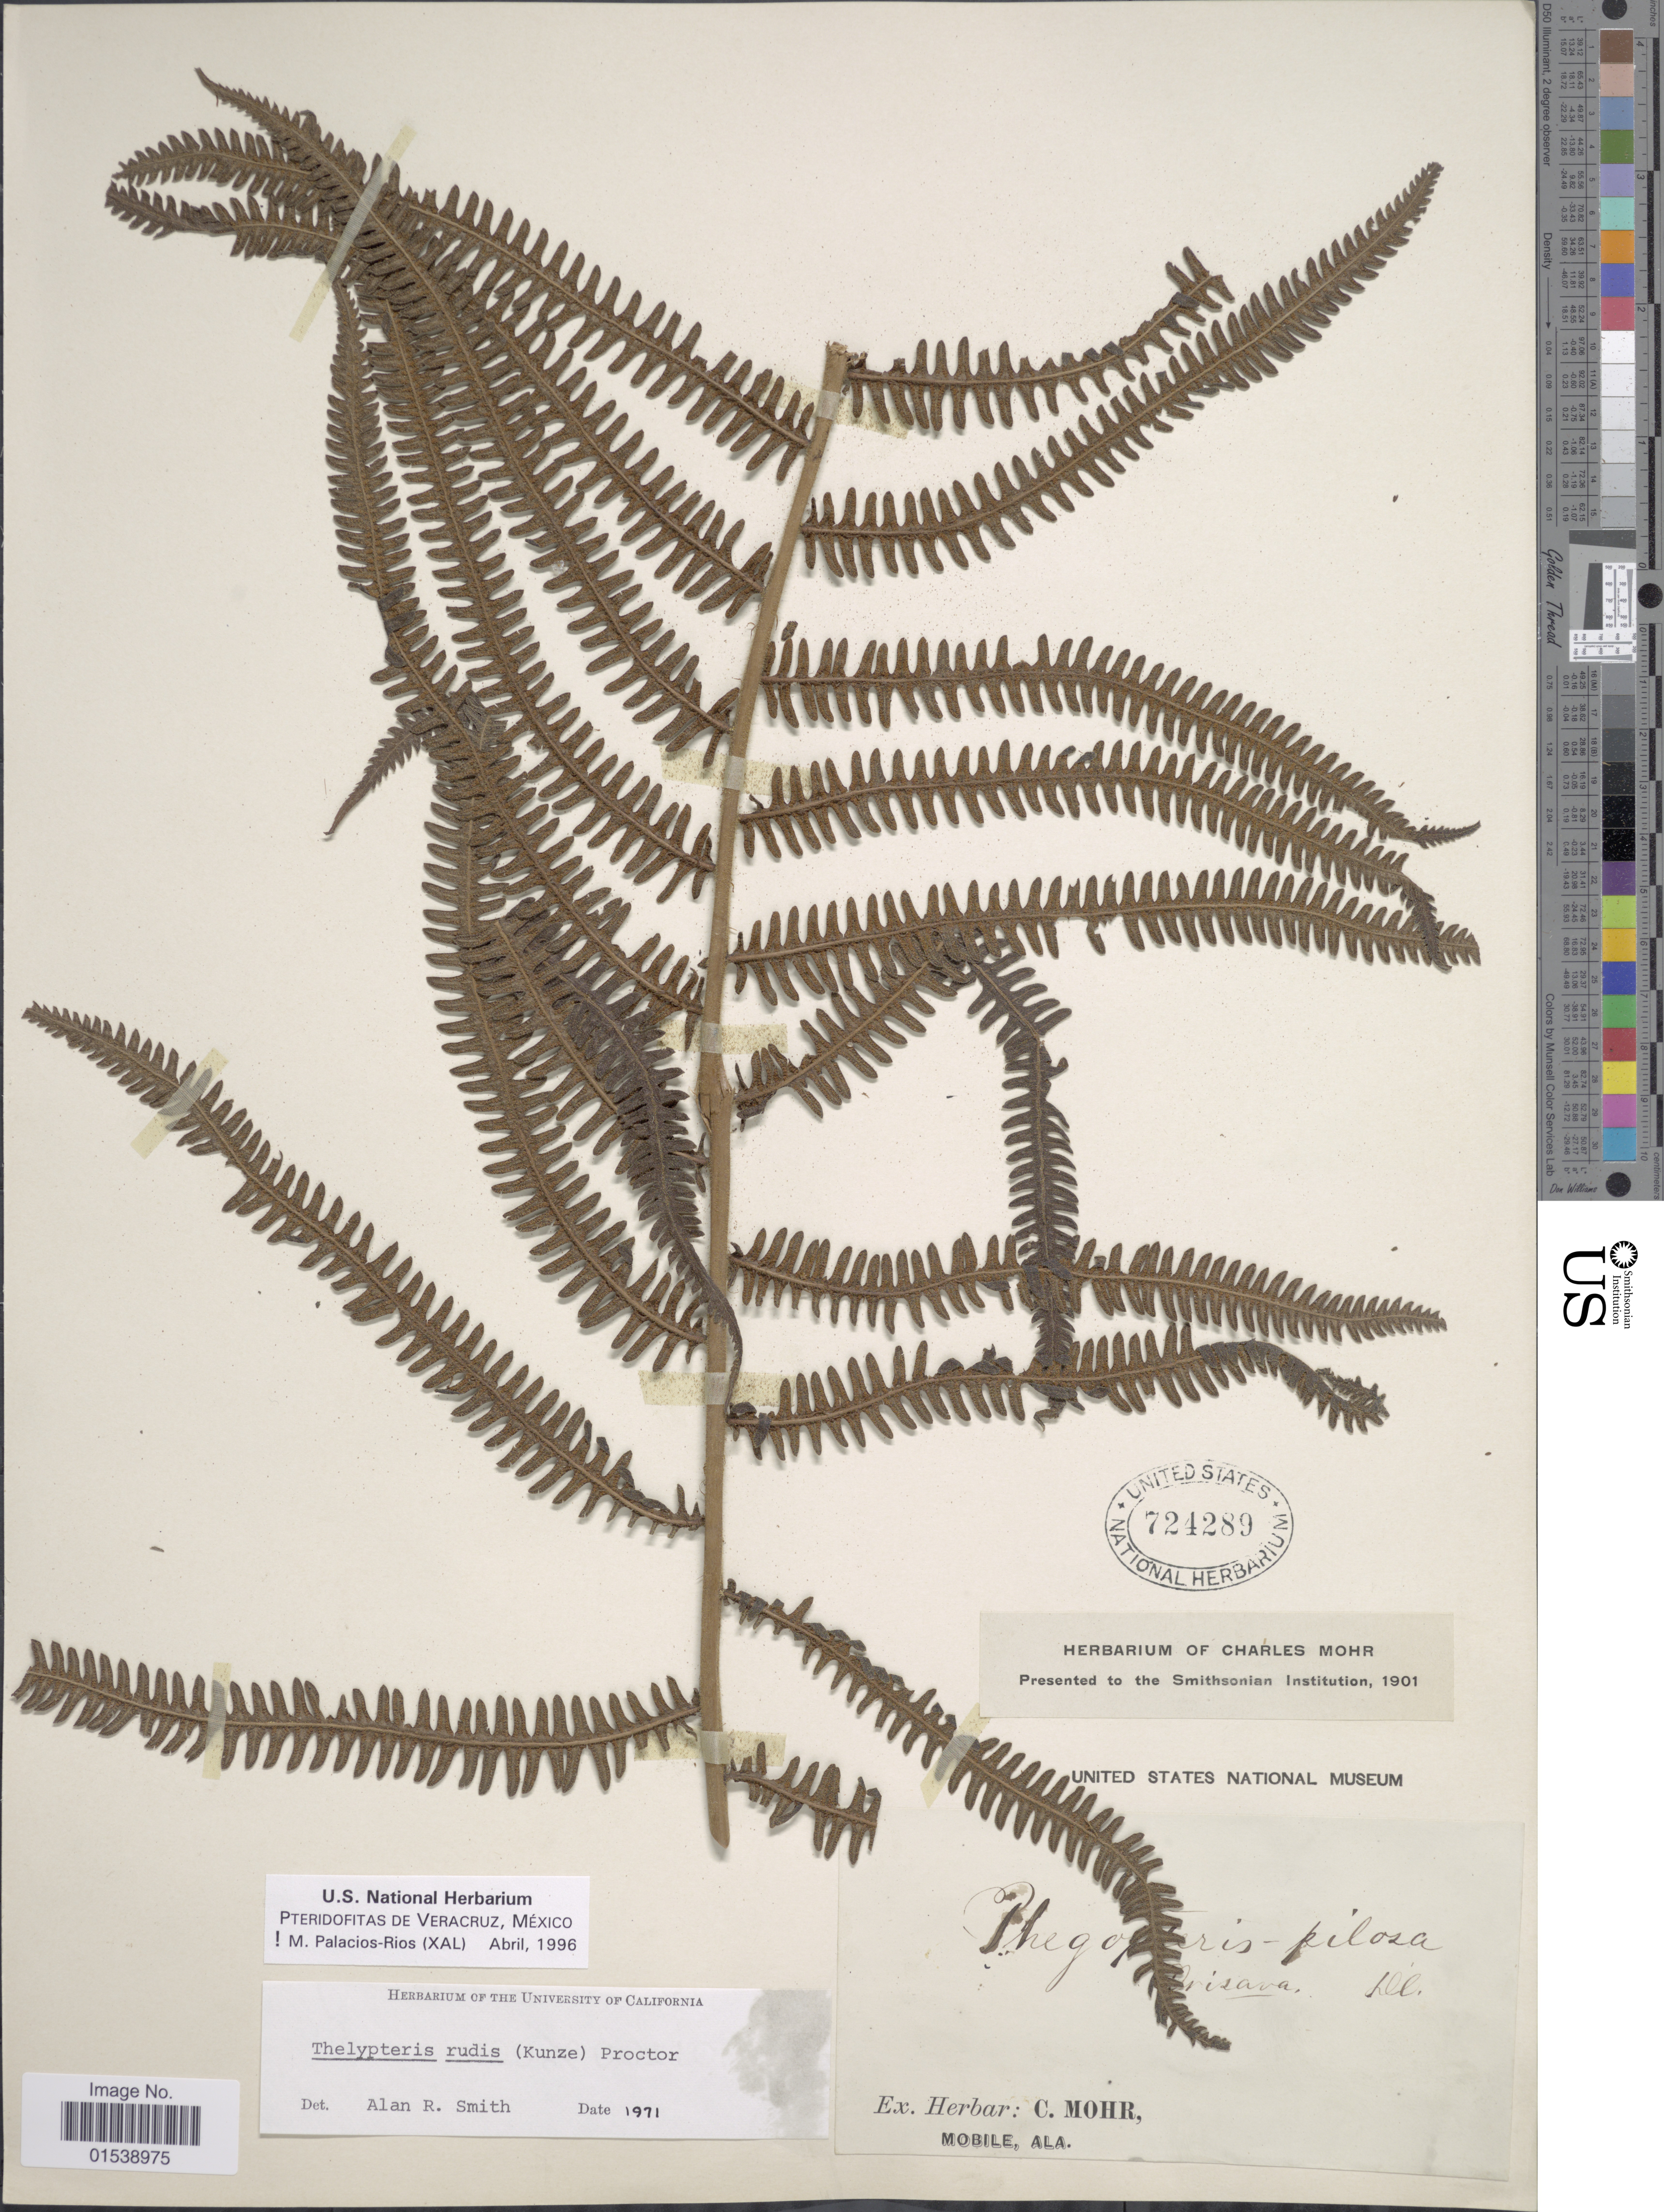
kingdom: Plantae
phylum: Tracheophyta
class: Polypodiopsida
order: Polypodiales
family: Thelypteridaceae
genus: Amauropelta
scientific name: Amauropelta rudis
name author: (Kunze) Pic. Serm.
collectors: ex herb. C. Mohr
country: Mexico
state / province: Veracruz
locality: Orizava, Hll [interpreted]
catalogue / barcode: US 724289